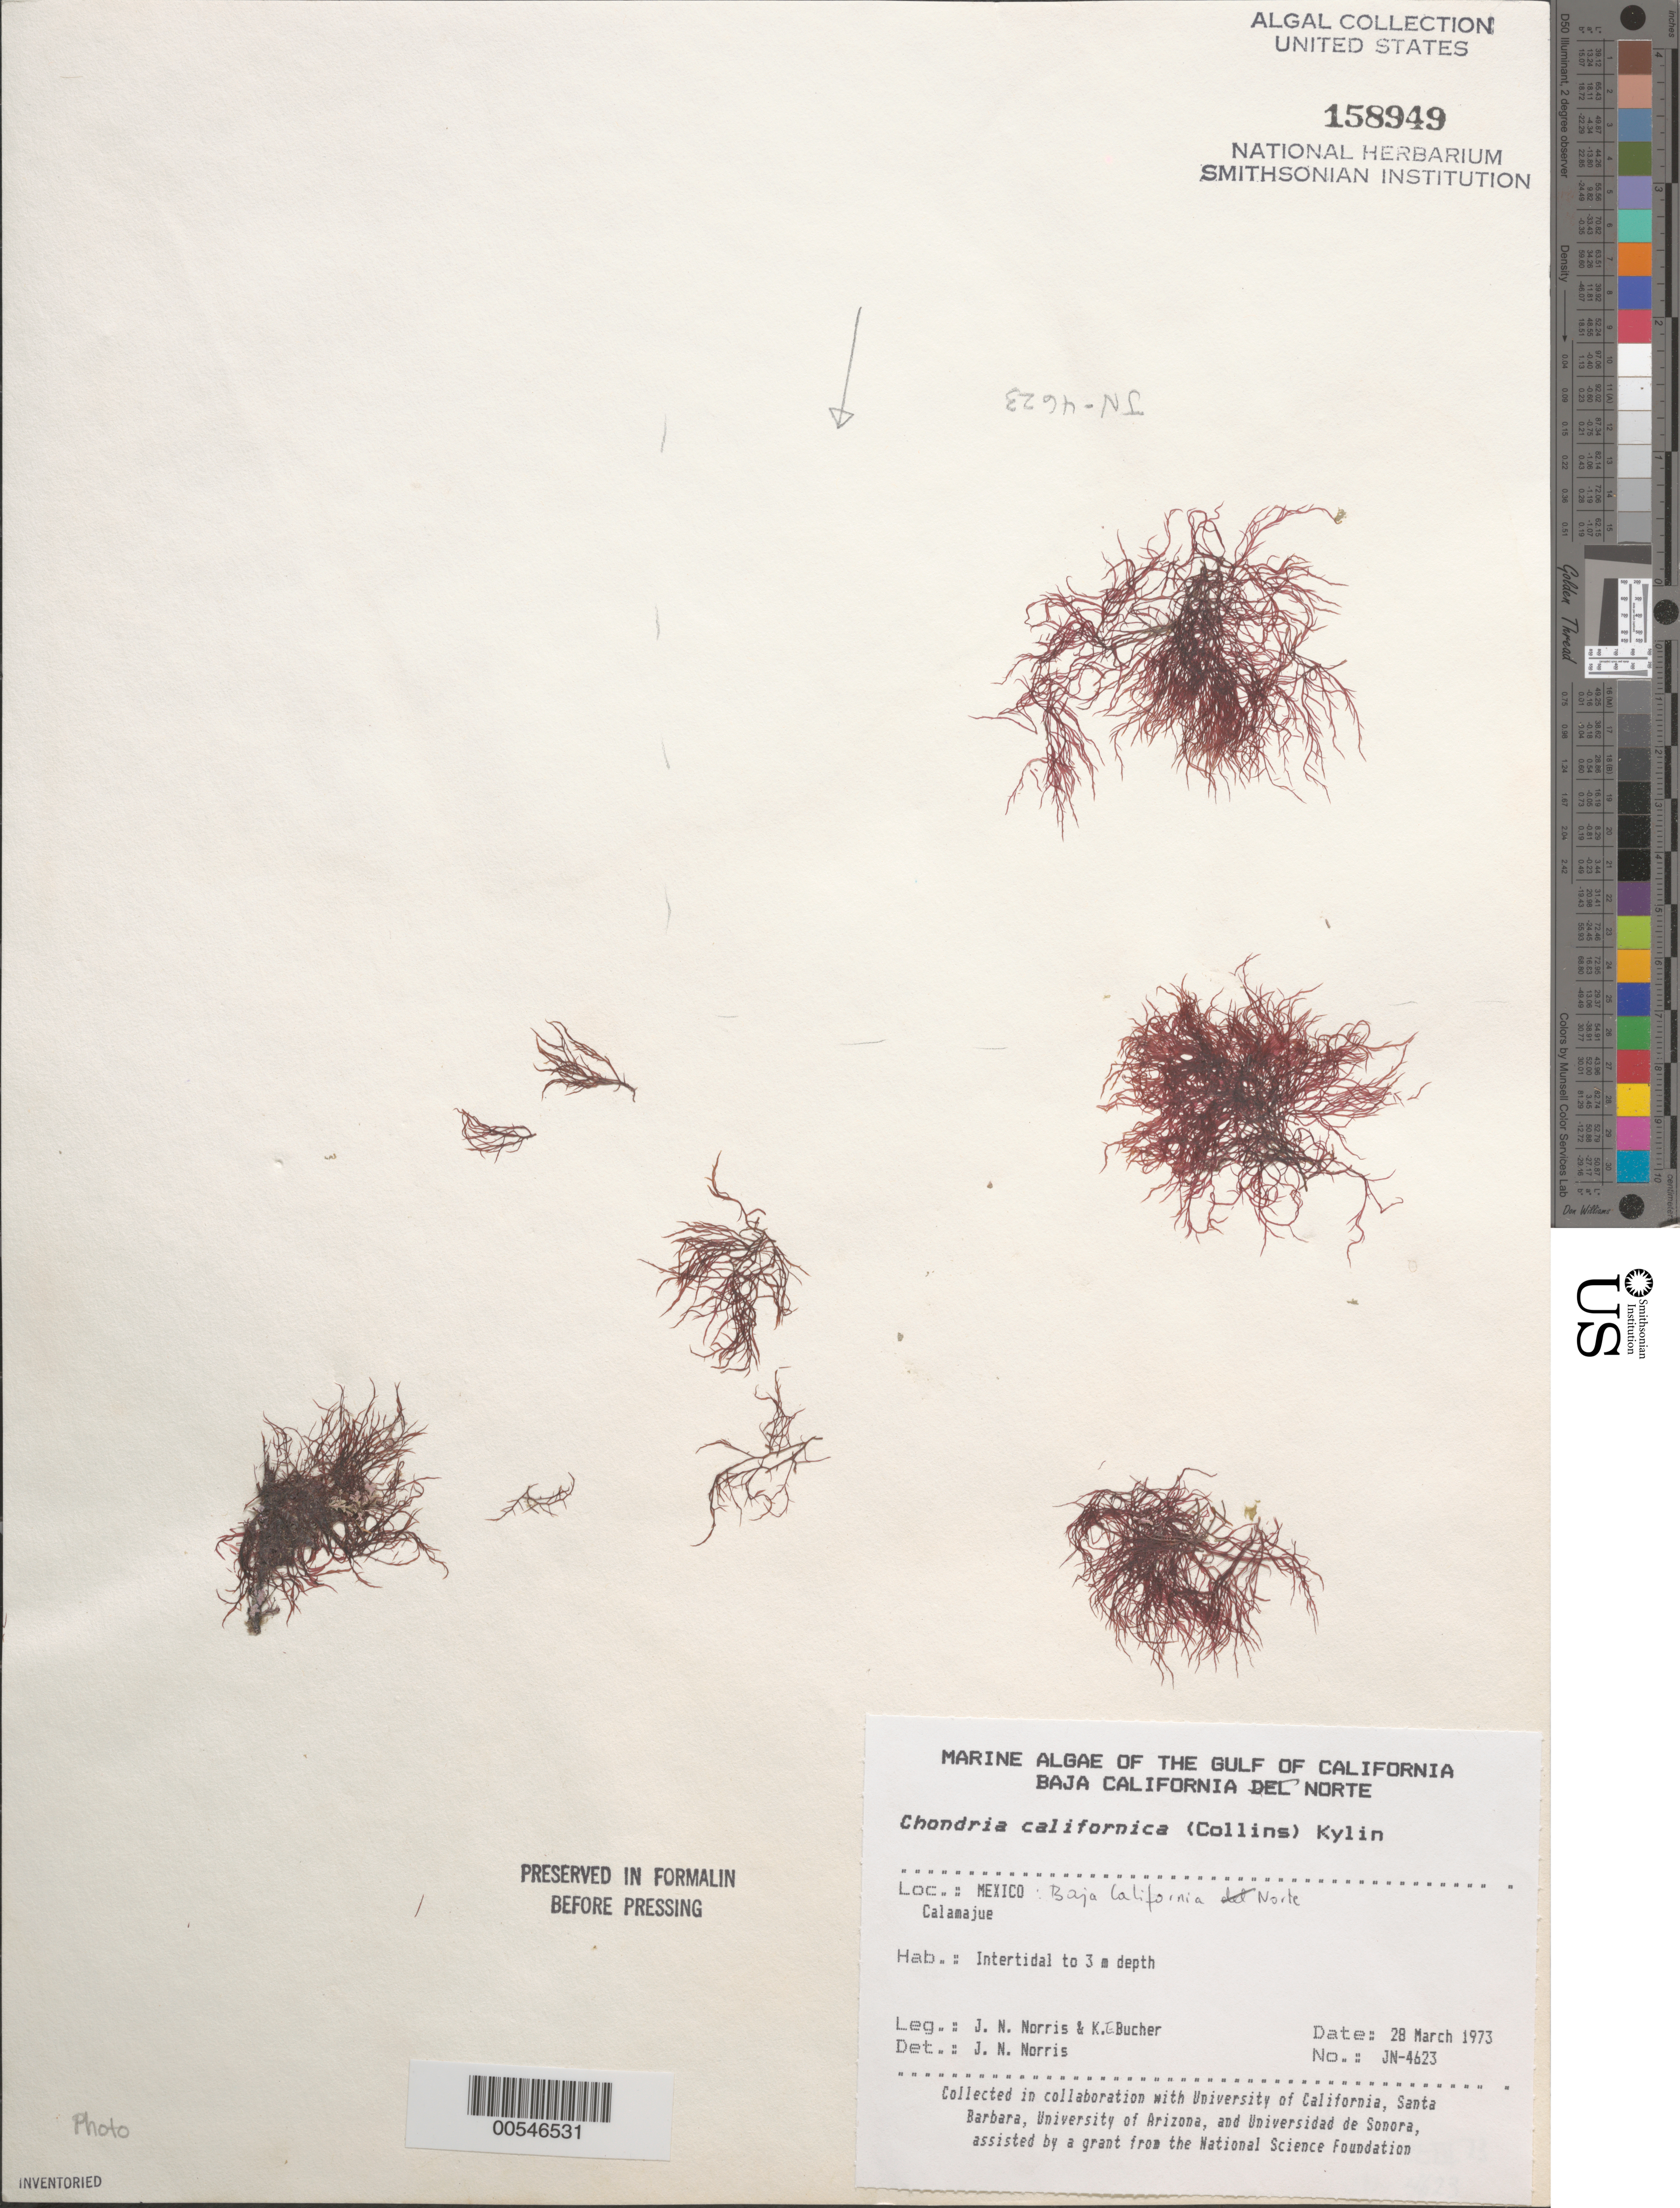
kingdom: Plantae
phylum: Rhodophyta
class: Florideophyceae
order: Ceramiales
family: Rhodomelaceae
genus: Chondria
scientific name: Chondria acrorhizophora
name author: Setch. & N.L. Gardner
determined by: Algae name updating Project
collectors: J. N. Norris & K. E. Bucher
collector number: JN-4623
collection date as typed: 28 Mar 1973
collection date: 1973-03-28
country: Mexico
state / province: Baja California Norte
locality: Calamajue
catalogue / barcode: US 158949